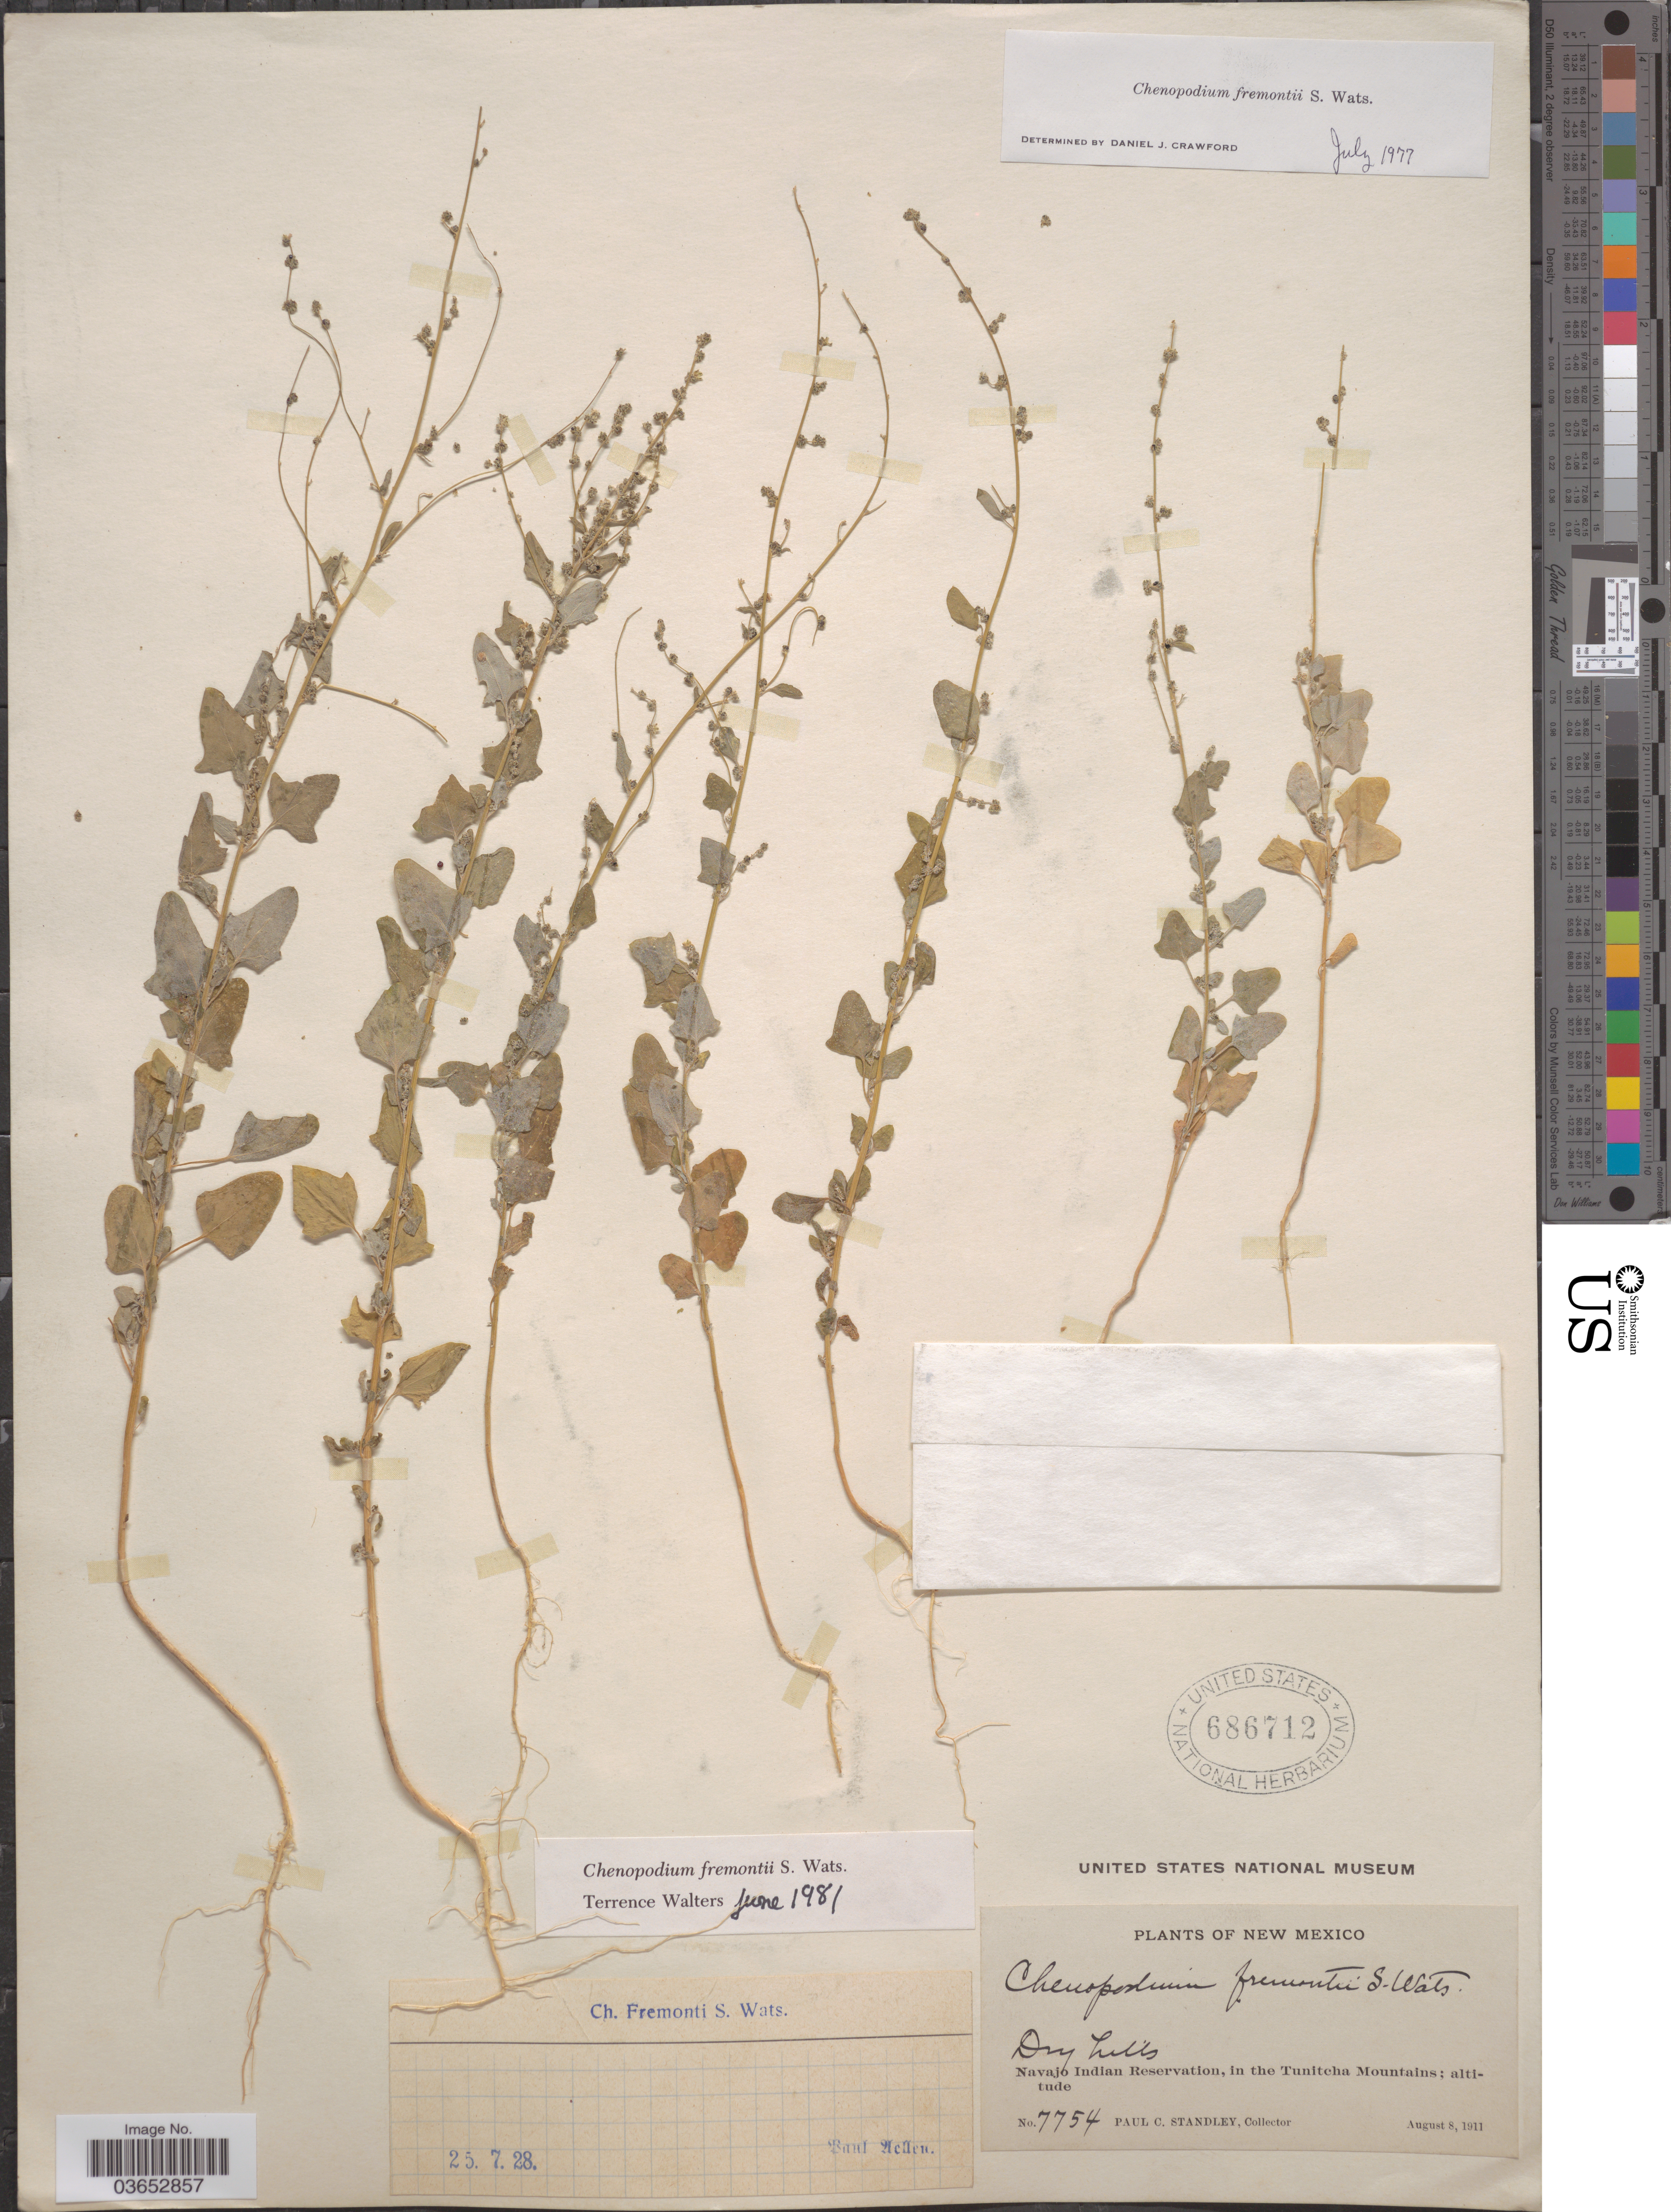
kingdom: Plantae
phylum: Tracheophyta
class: Magnoliopsida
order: Caryophyllales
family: Amaranthaceae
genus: Chenopodium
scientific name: Chenopodium fremontii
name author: S. Watson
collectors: P. C. Standley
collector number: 7754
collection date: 1911-08-08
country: United States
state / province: New Mexico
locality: Navajo Indian Reservation, in the Tunitcha Mountains.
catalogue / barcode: US 686712